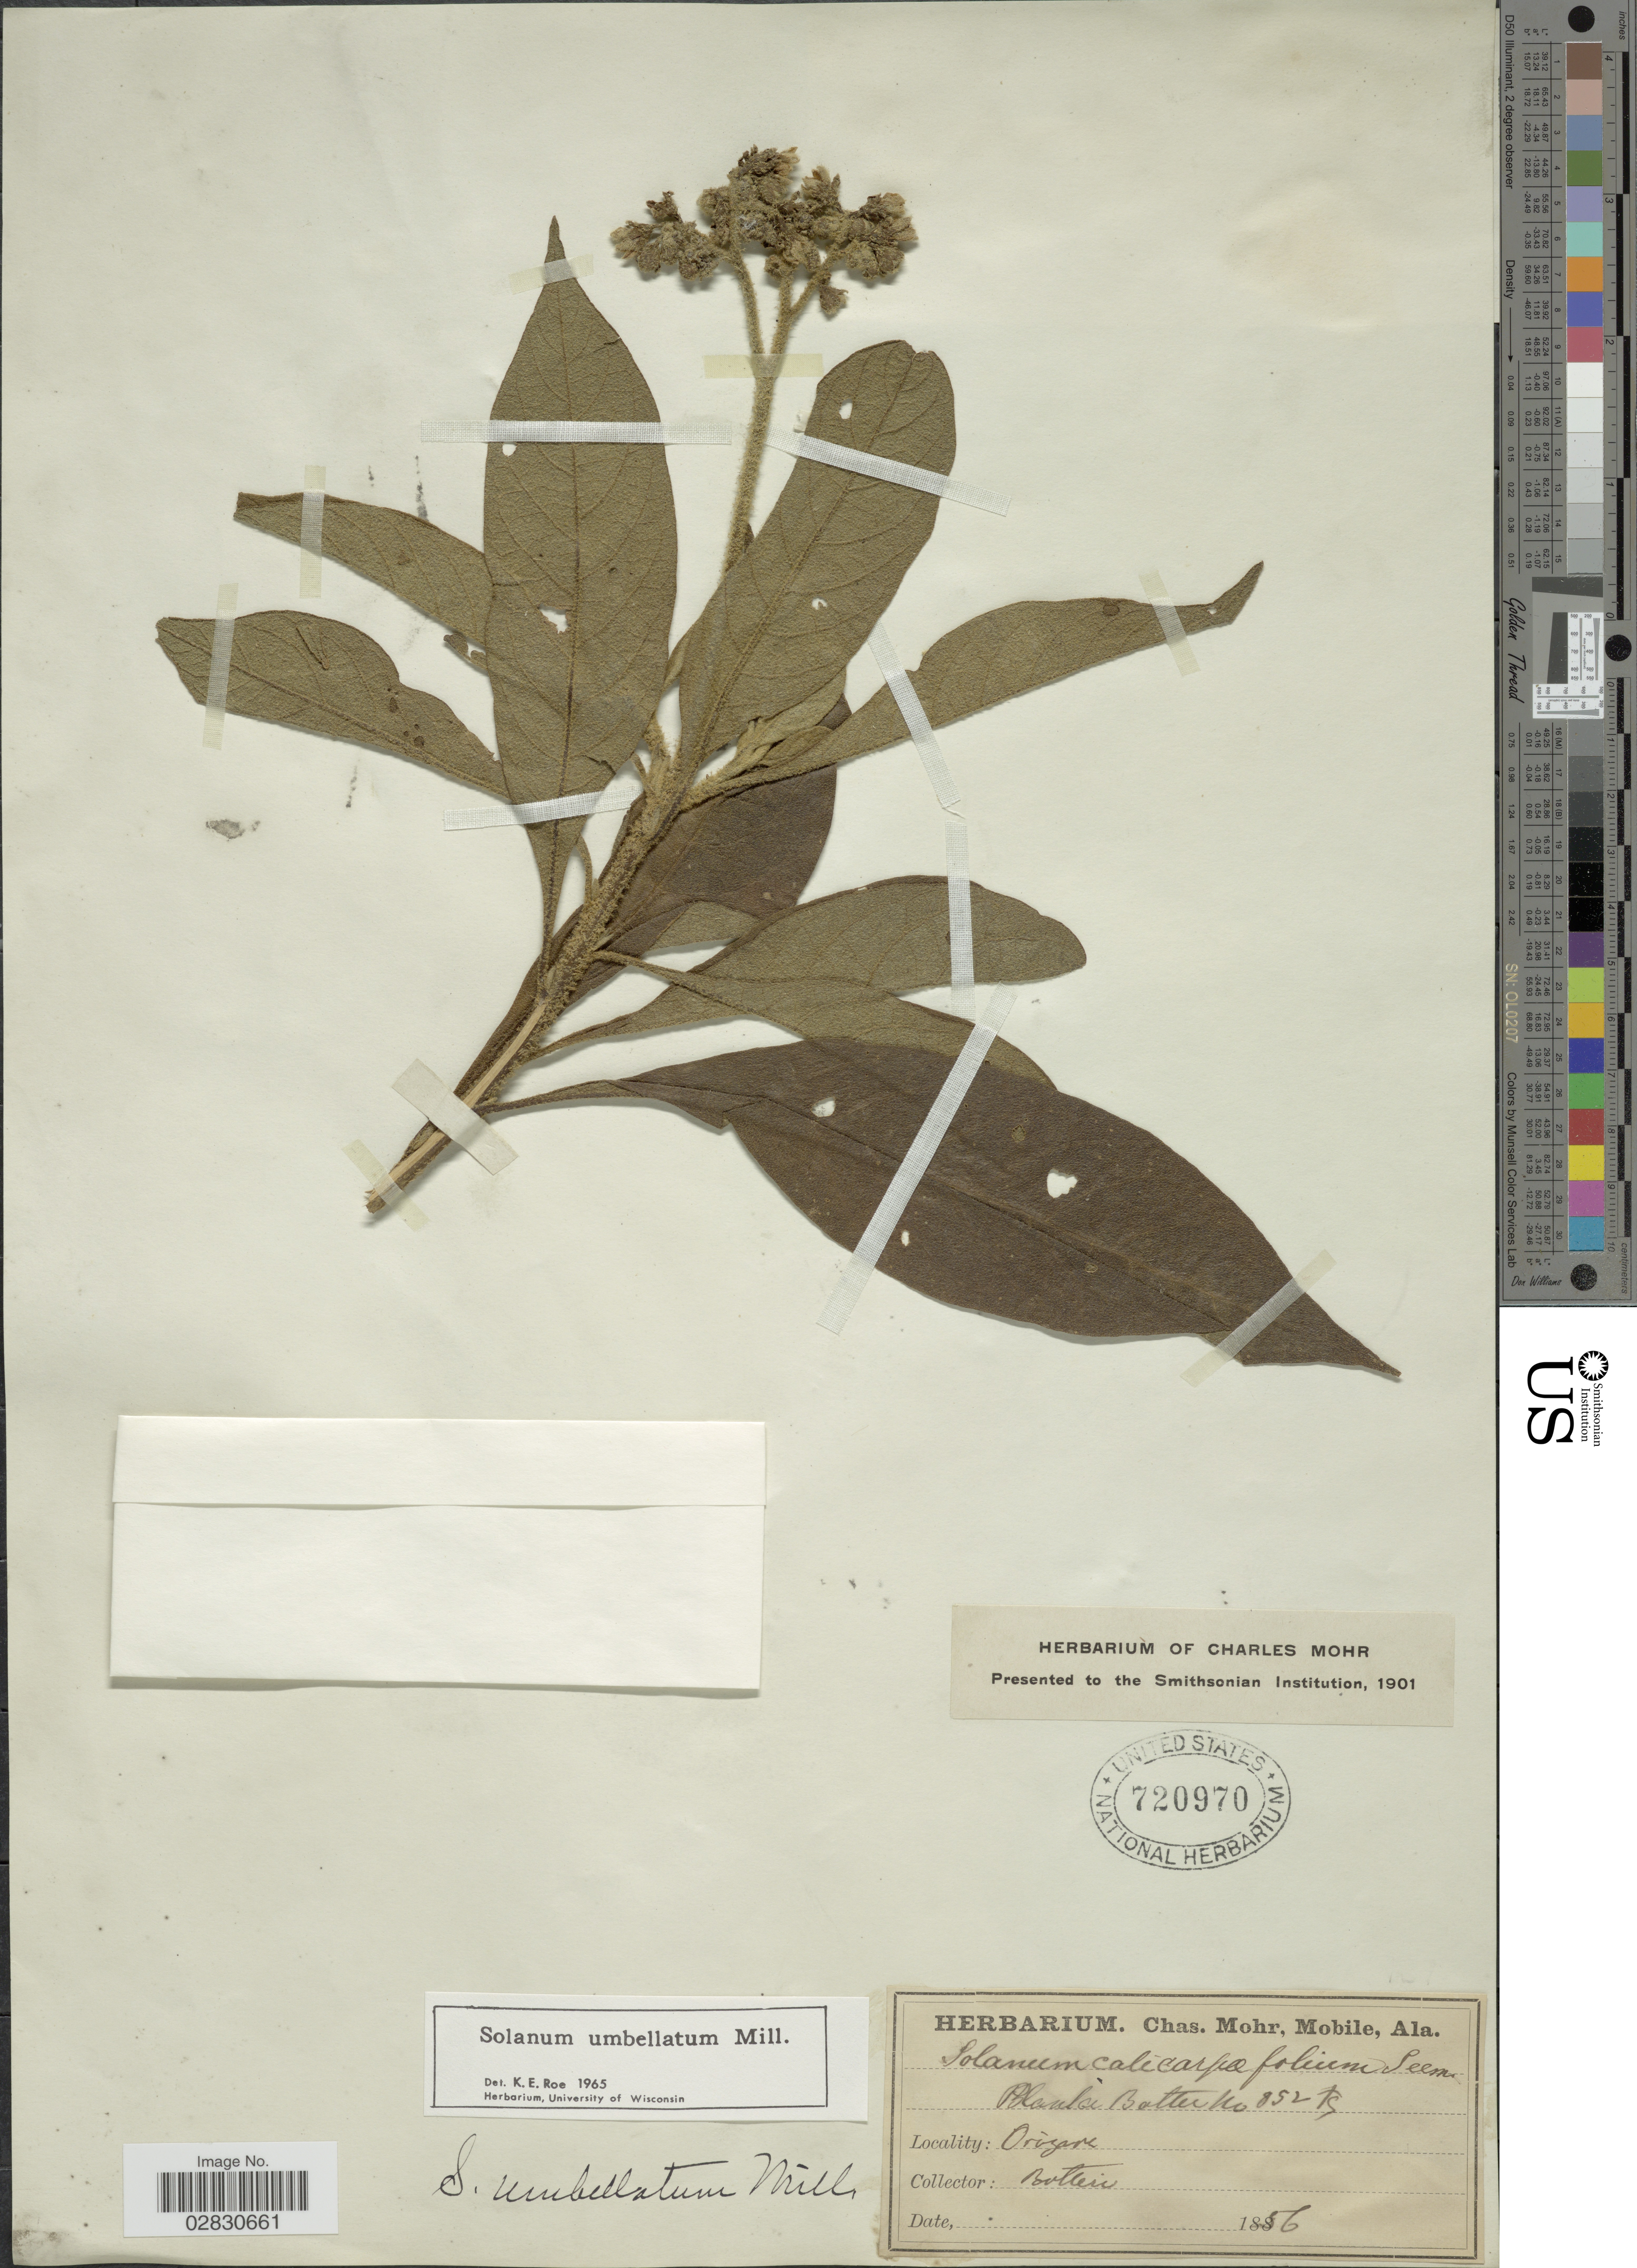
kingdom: Plantae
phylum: Tracheophyta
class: Magnoliopsida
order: Solanales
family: Solanaceae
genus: Solanum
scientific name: Solanum umbellatum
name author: Mill.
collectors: -. Botteri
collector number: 852?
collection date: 1856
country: Mexico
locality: Orizaba.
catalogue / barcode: US 720970